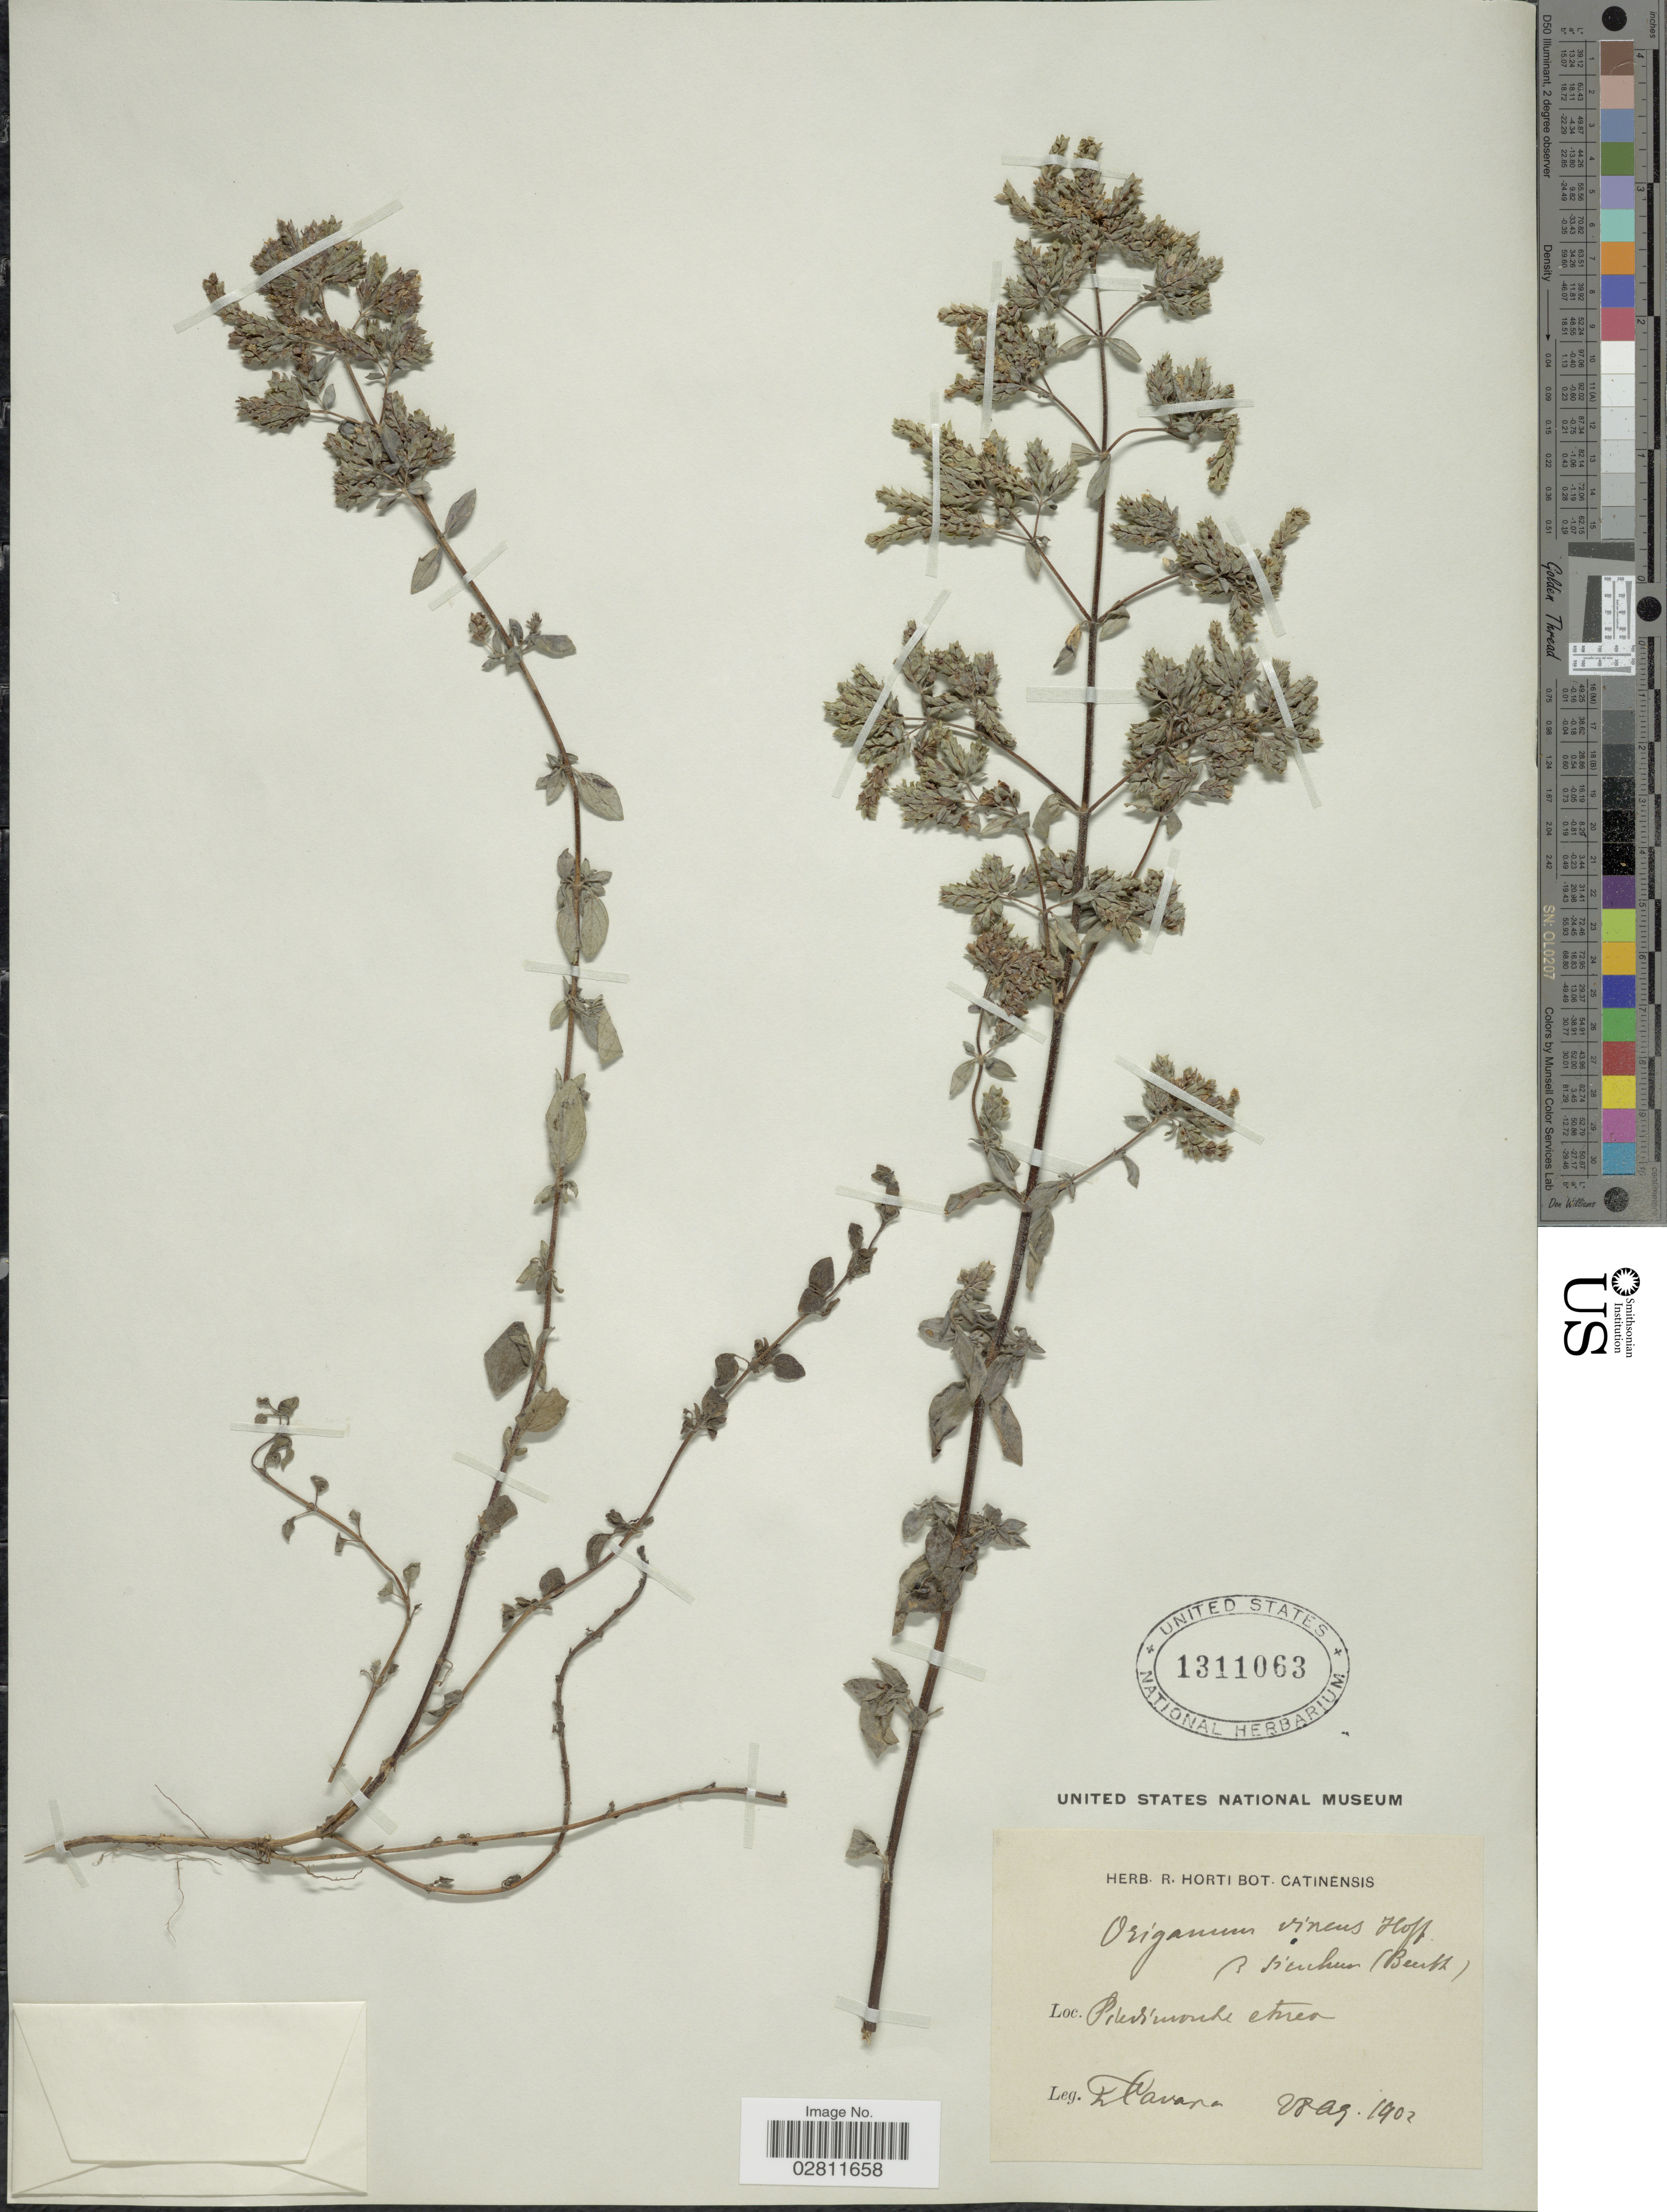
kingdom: Plantae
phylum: Tracheophyta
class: Magnoliopsida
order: Lamiales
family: Lamiaceae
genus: Origanum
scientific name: Origanum vulgare subsp. virens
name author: (Hoffmanns. & Link) Ietsw.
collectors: F. Cavara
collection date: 1902-08-28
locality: Pikis'monte etrea [interpreted]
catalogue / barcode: US 1311063